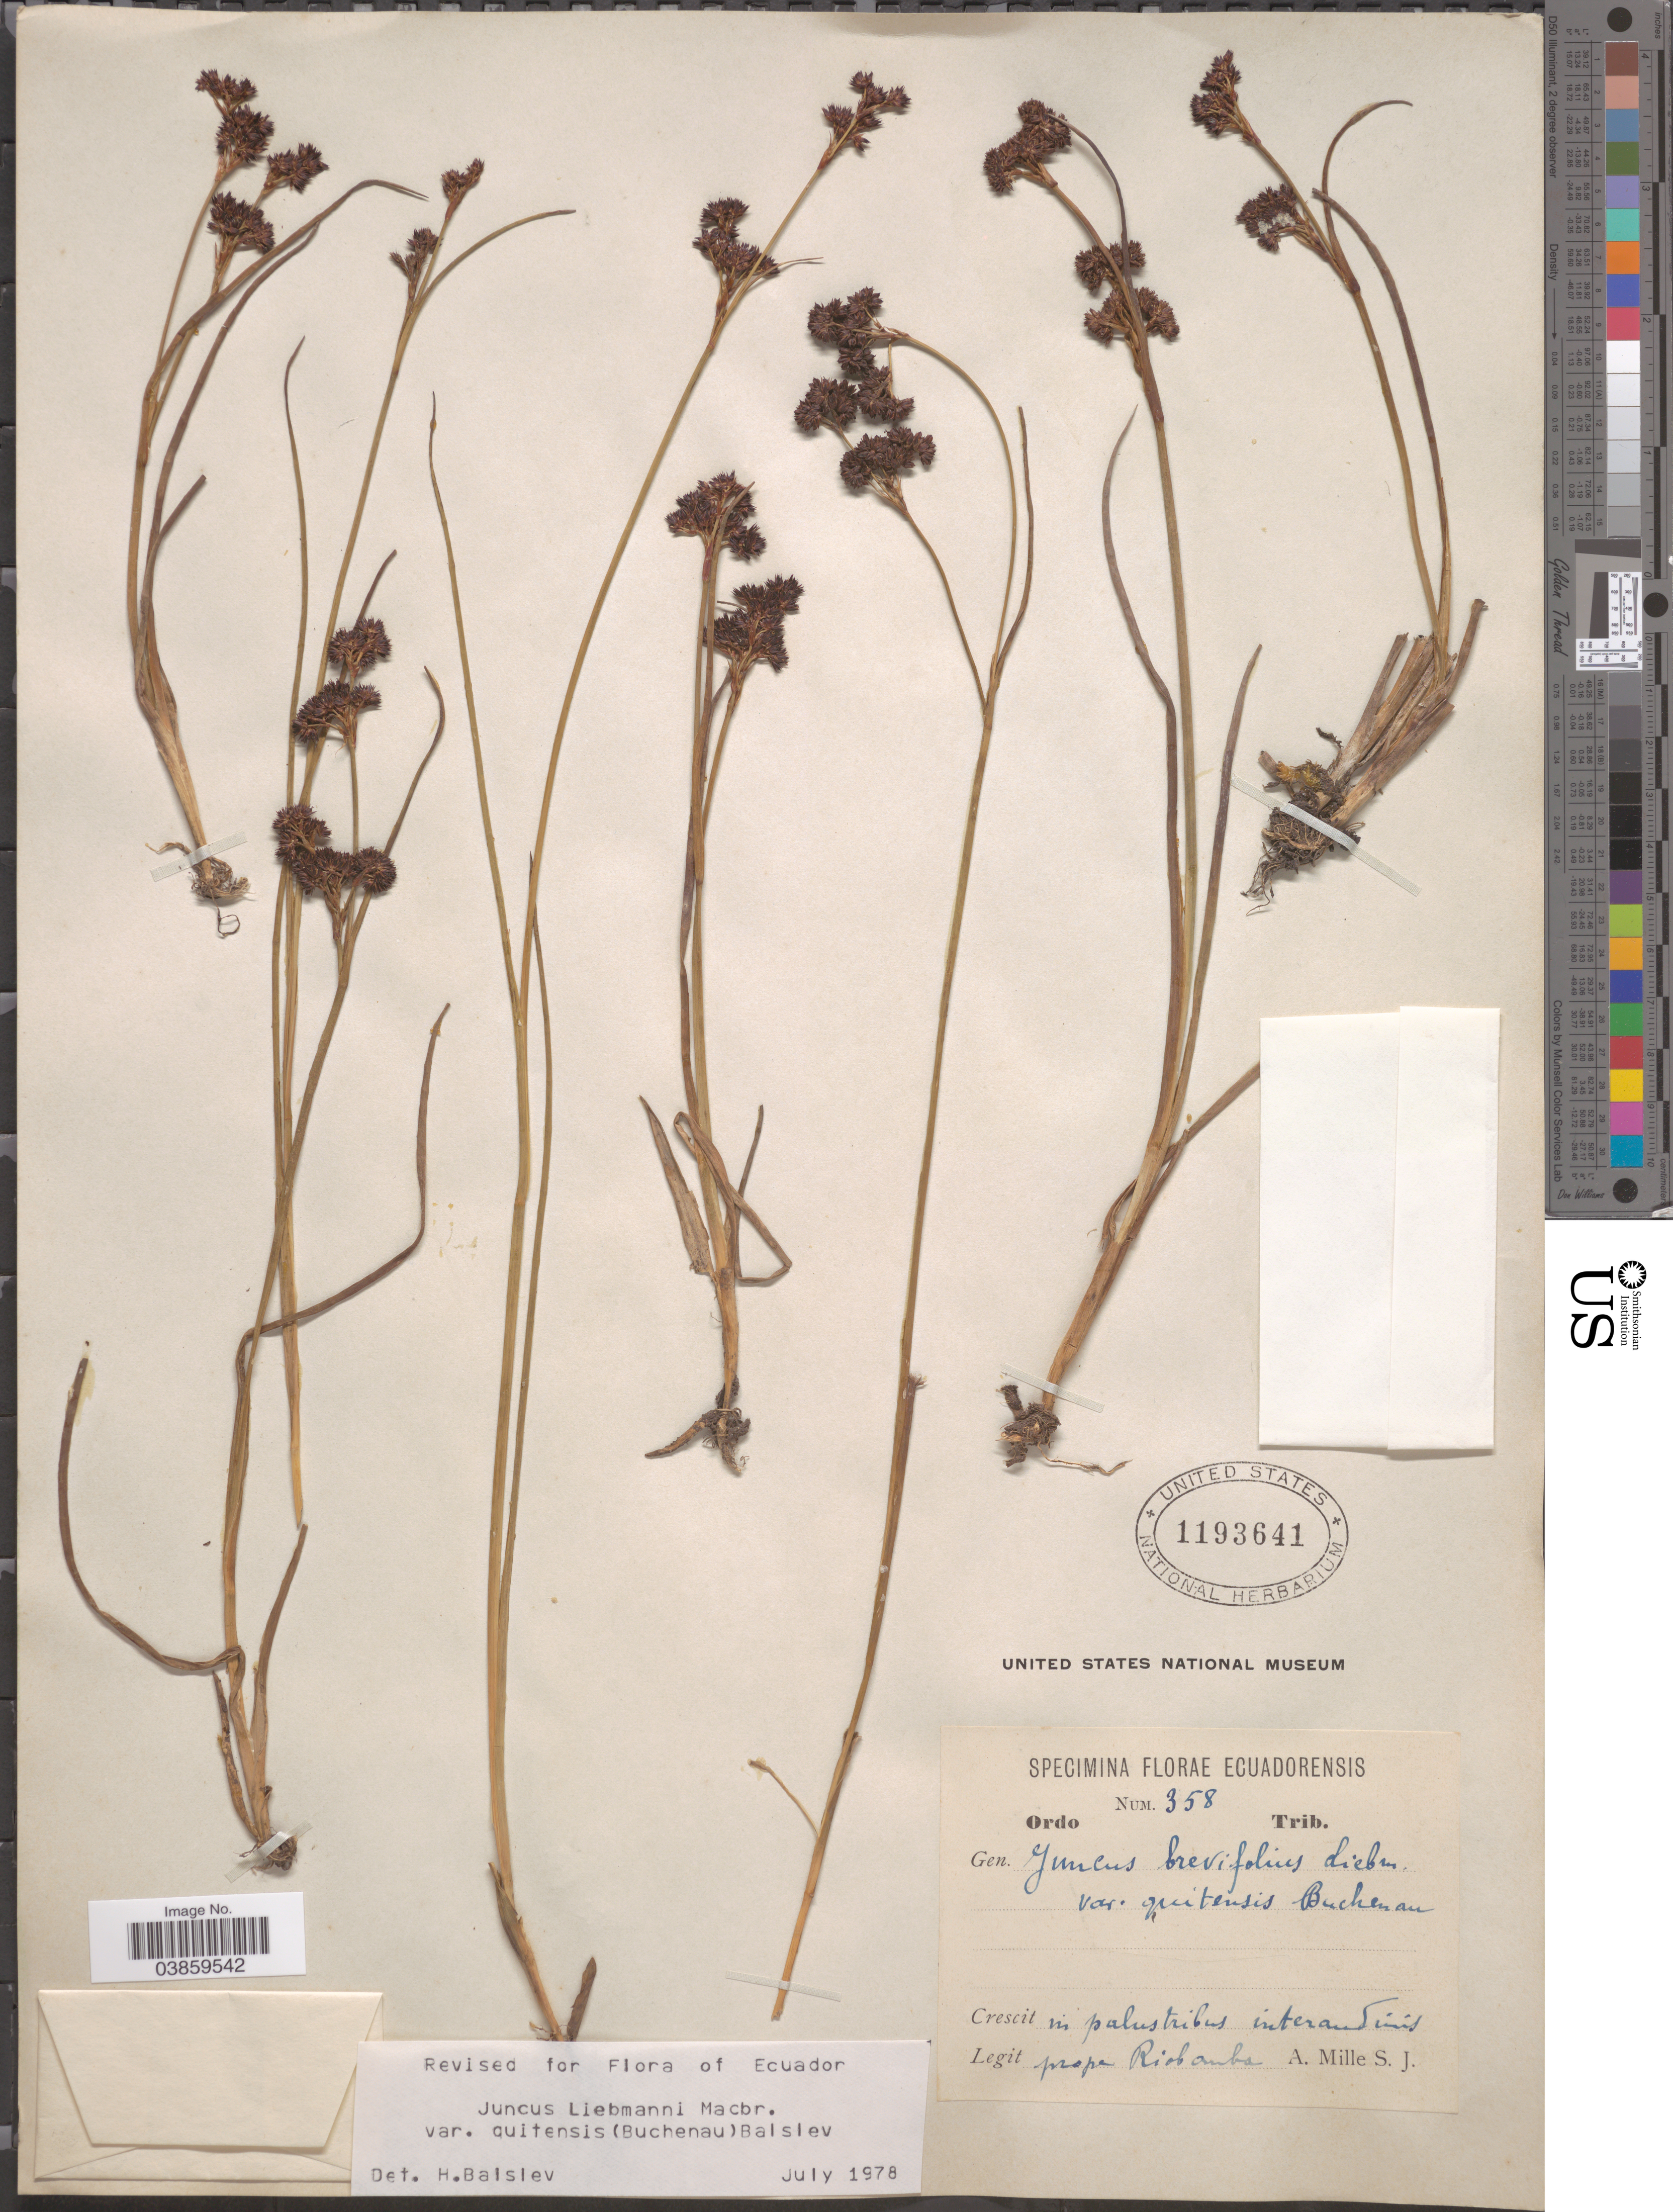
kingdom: Plantae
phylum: Tracheophyta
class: Liliopsida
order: Poales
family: Juncaceae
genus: Juncus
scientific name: Juncus liebmannii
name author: J.F. Macbr.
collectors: A. Mille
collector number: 358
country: Ecuador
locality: Prope Riobamba.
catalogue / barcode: US 1193641